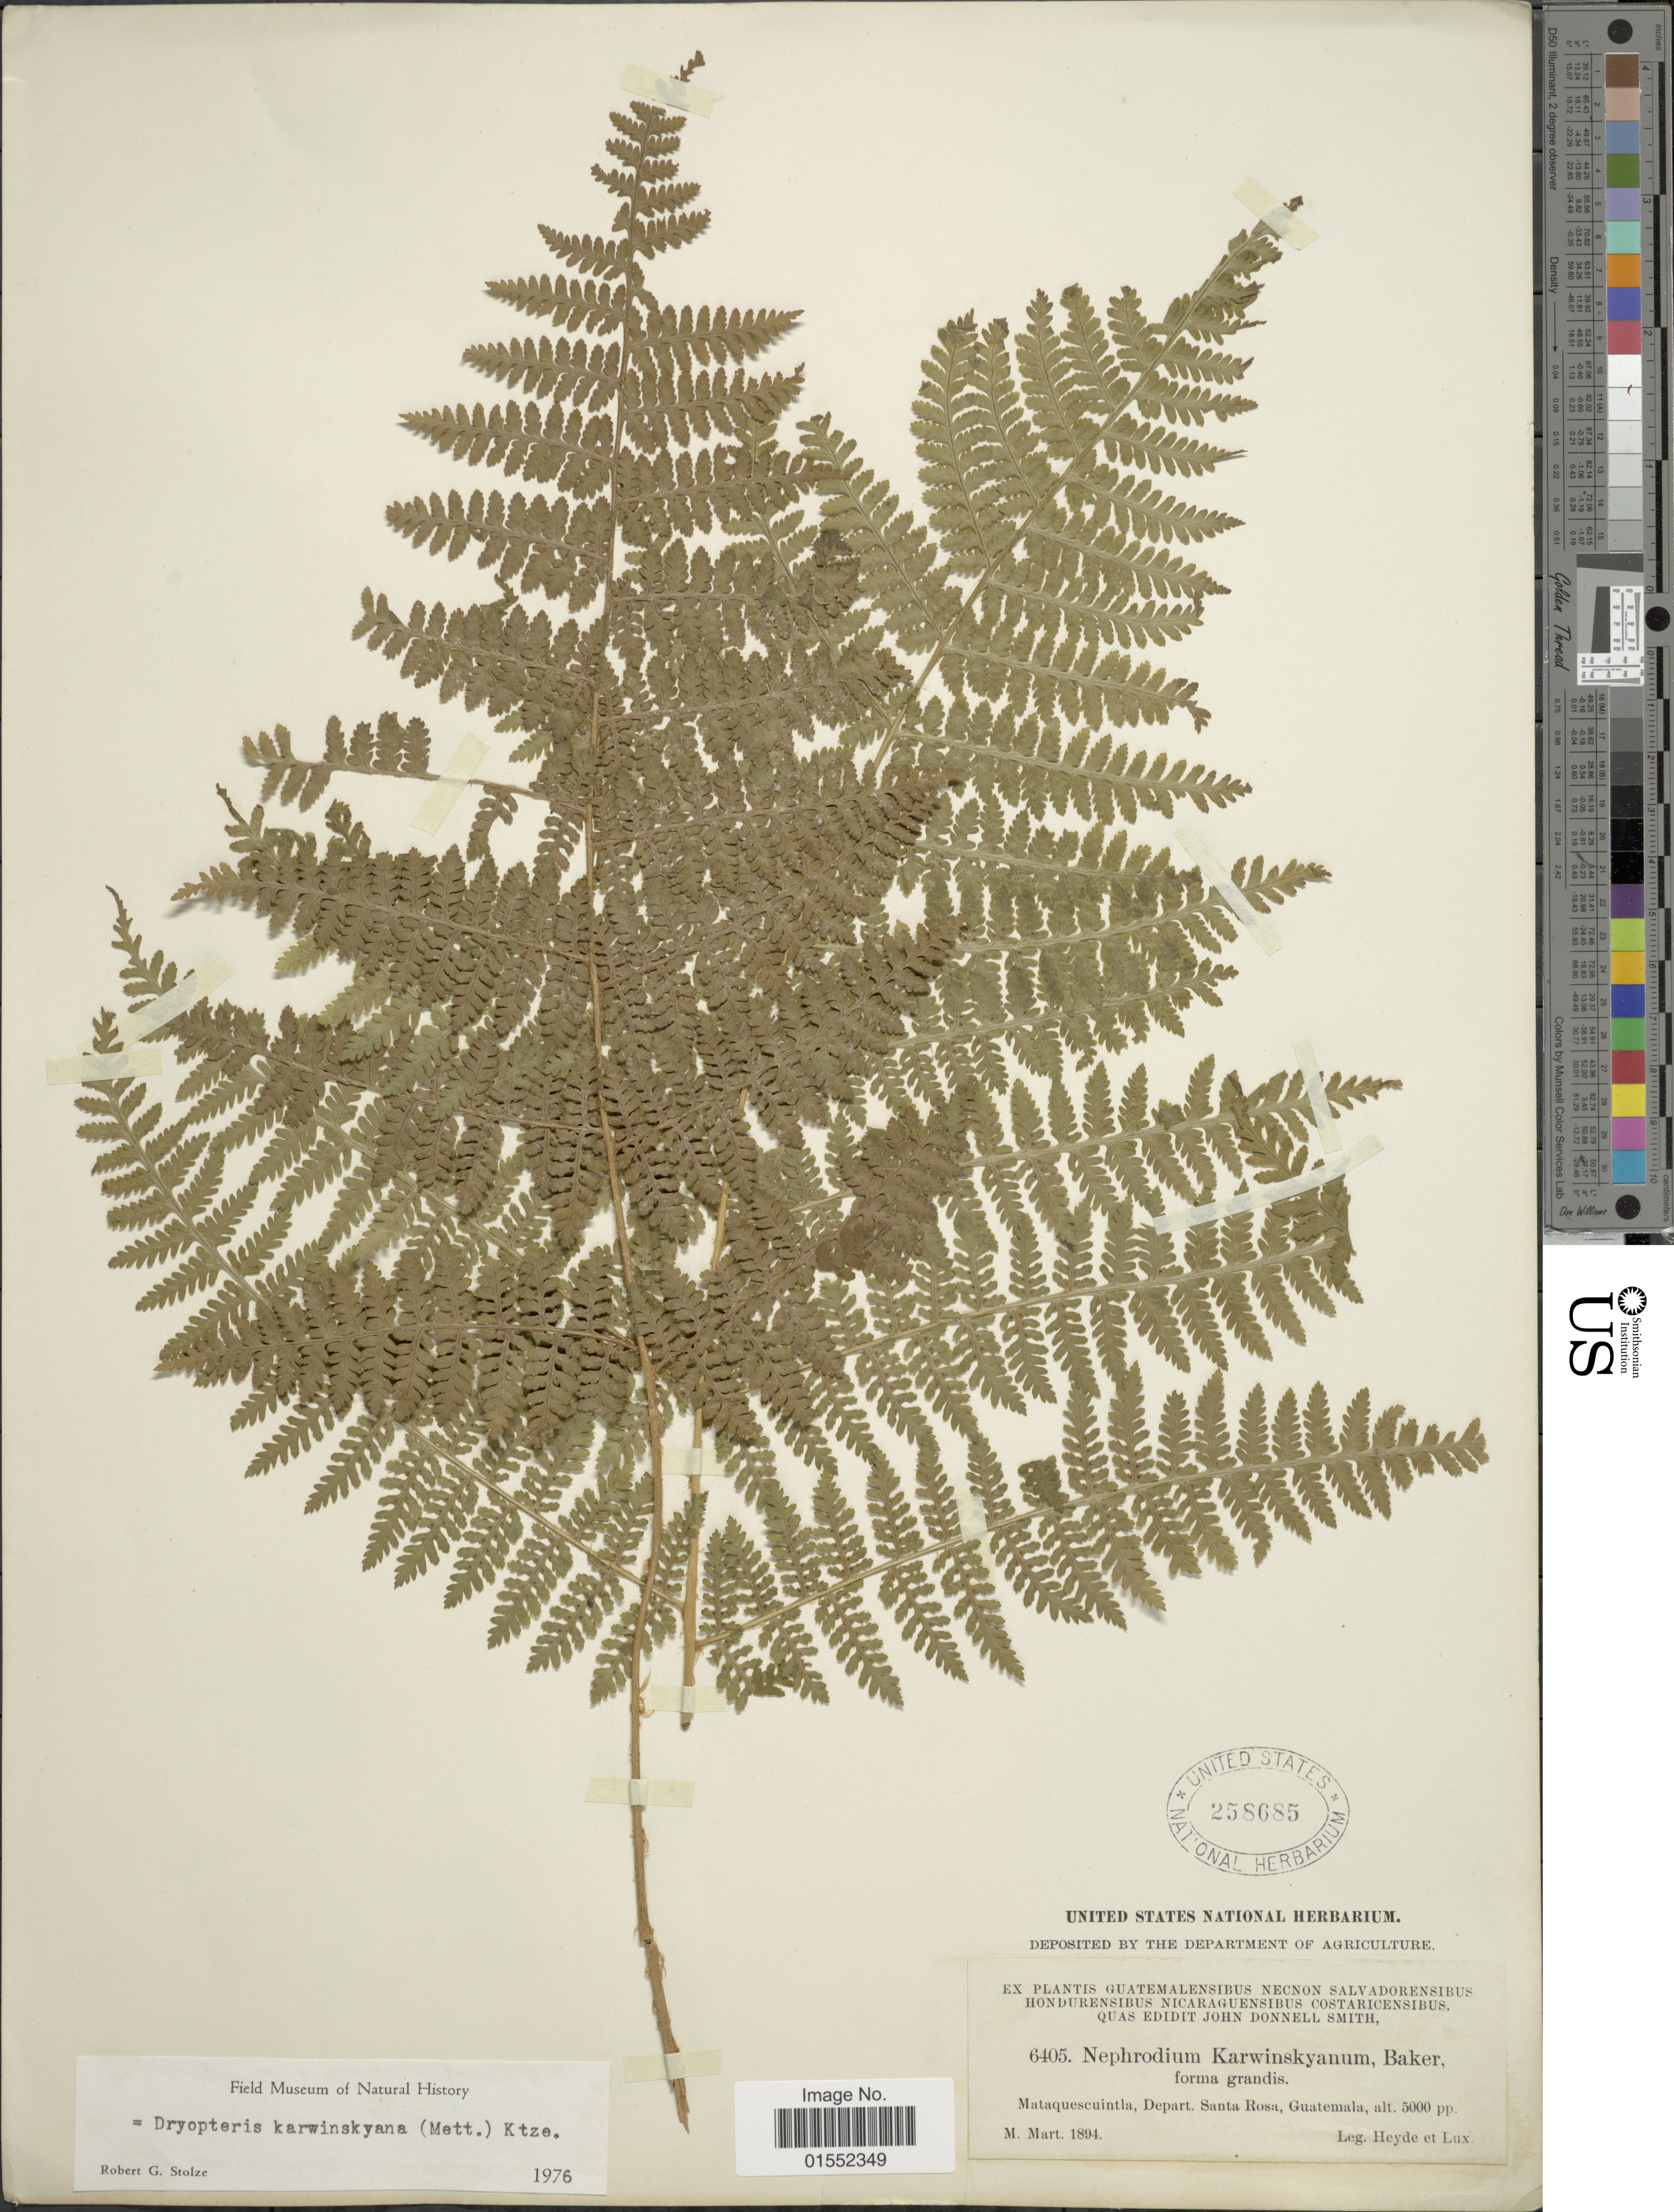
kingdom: Plantae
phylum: Tracheophyta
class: Polypodiopsida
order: Polypodiales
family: Dryopteridaceae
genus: Dryopteris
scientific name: Dryopteris karwinskyana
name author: (Mett.) Kuntze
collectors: Heyde & Lux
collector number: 6405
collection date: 1894-03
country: Guatemala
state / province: Santa Rosa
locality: Mataquescuintla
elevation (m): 1524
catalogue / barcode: US 258685